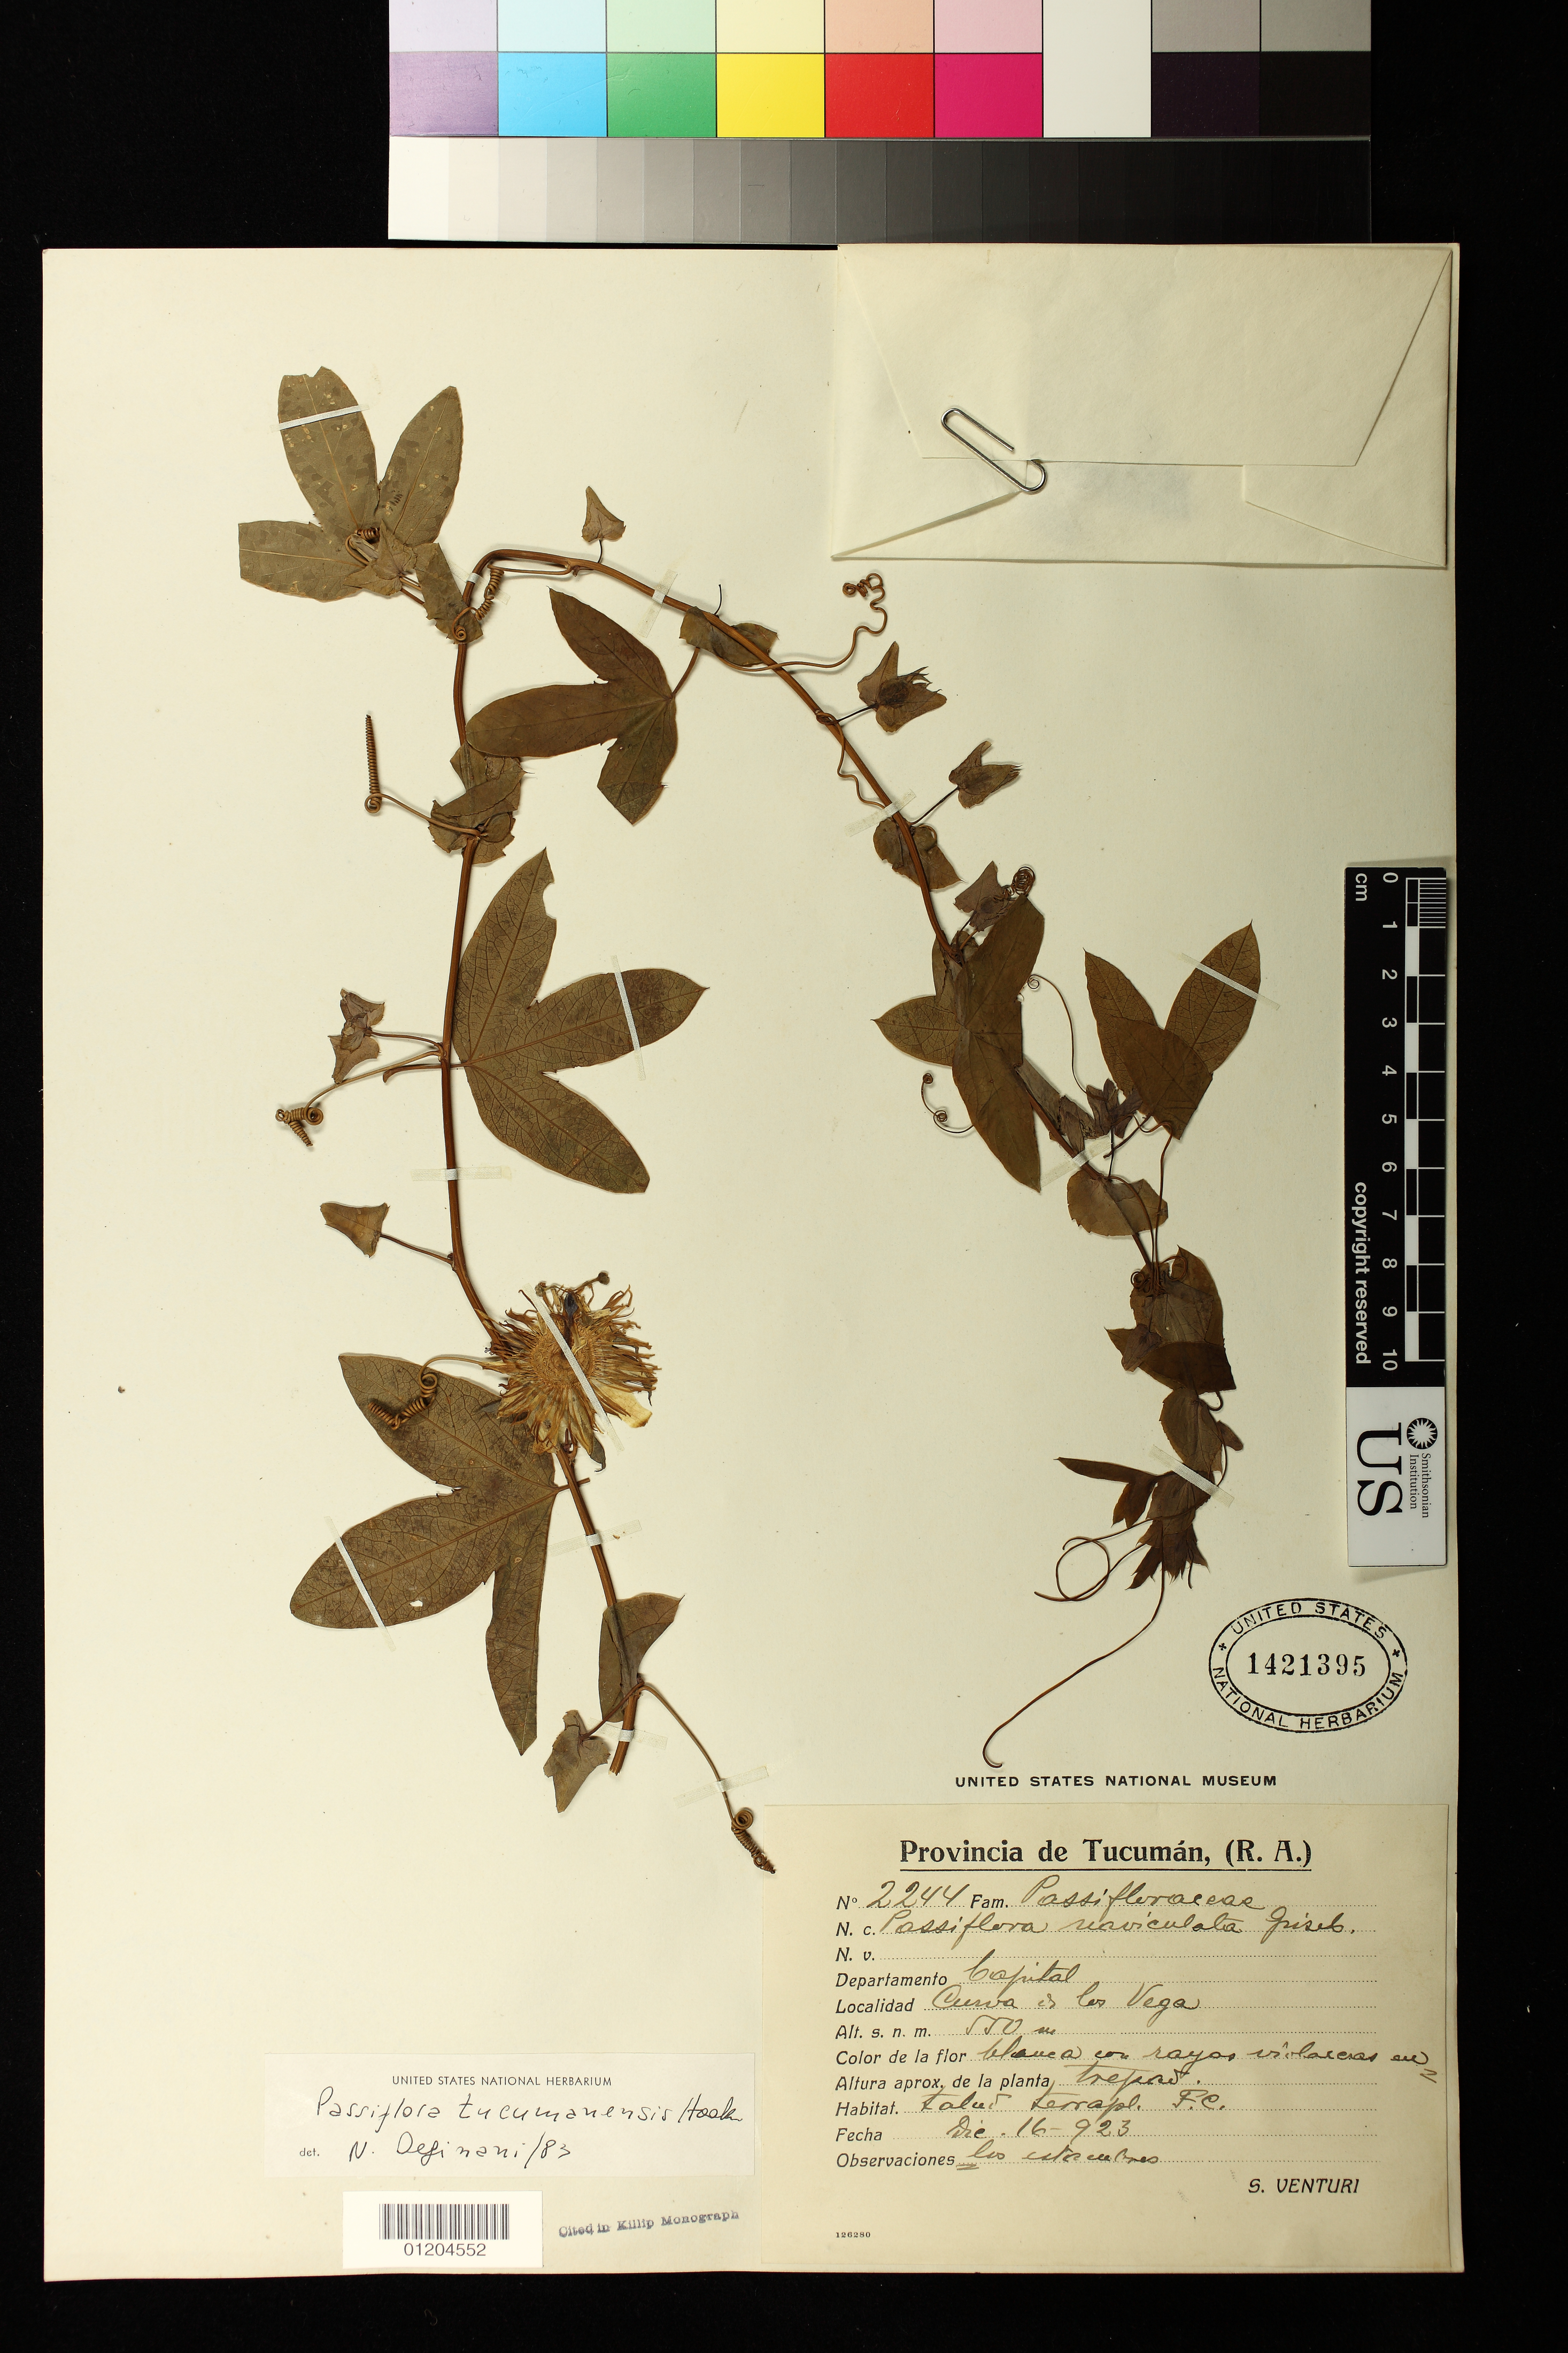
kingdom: Plantae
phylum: Tracheophyta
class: Magnoliopsida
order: Malpighiales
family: Passifloraceae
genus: Passiflora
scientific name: Passiflora tucumanensis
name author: Hook.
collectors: S. Venturi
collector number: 2244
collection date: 1923-12-16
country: Argentina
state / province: Tucuman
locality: Cueva de los vega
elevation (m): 168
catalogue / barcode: US 1421395